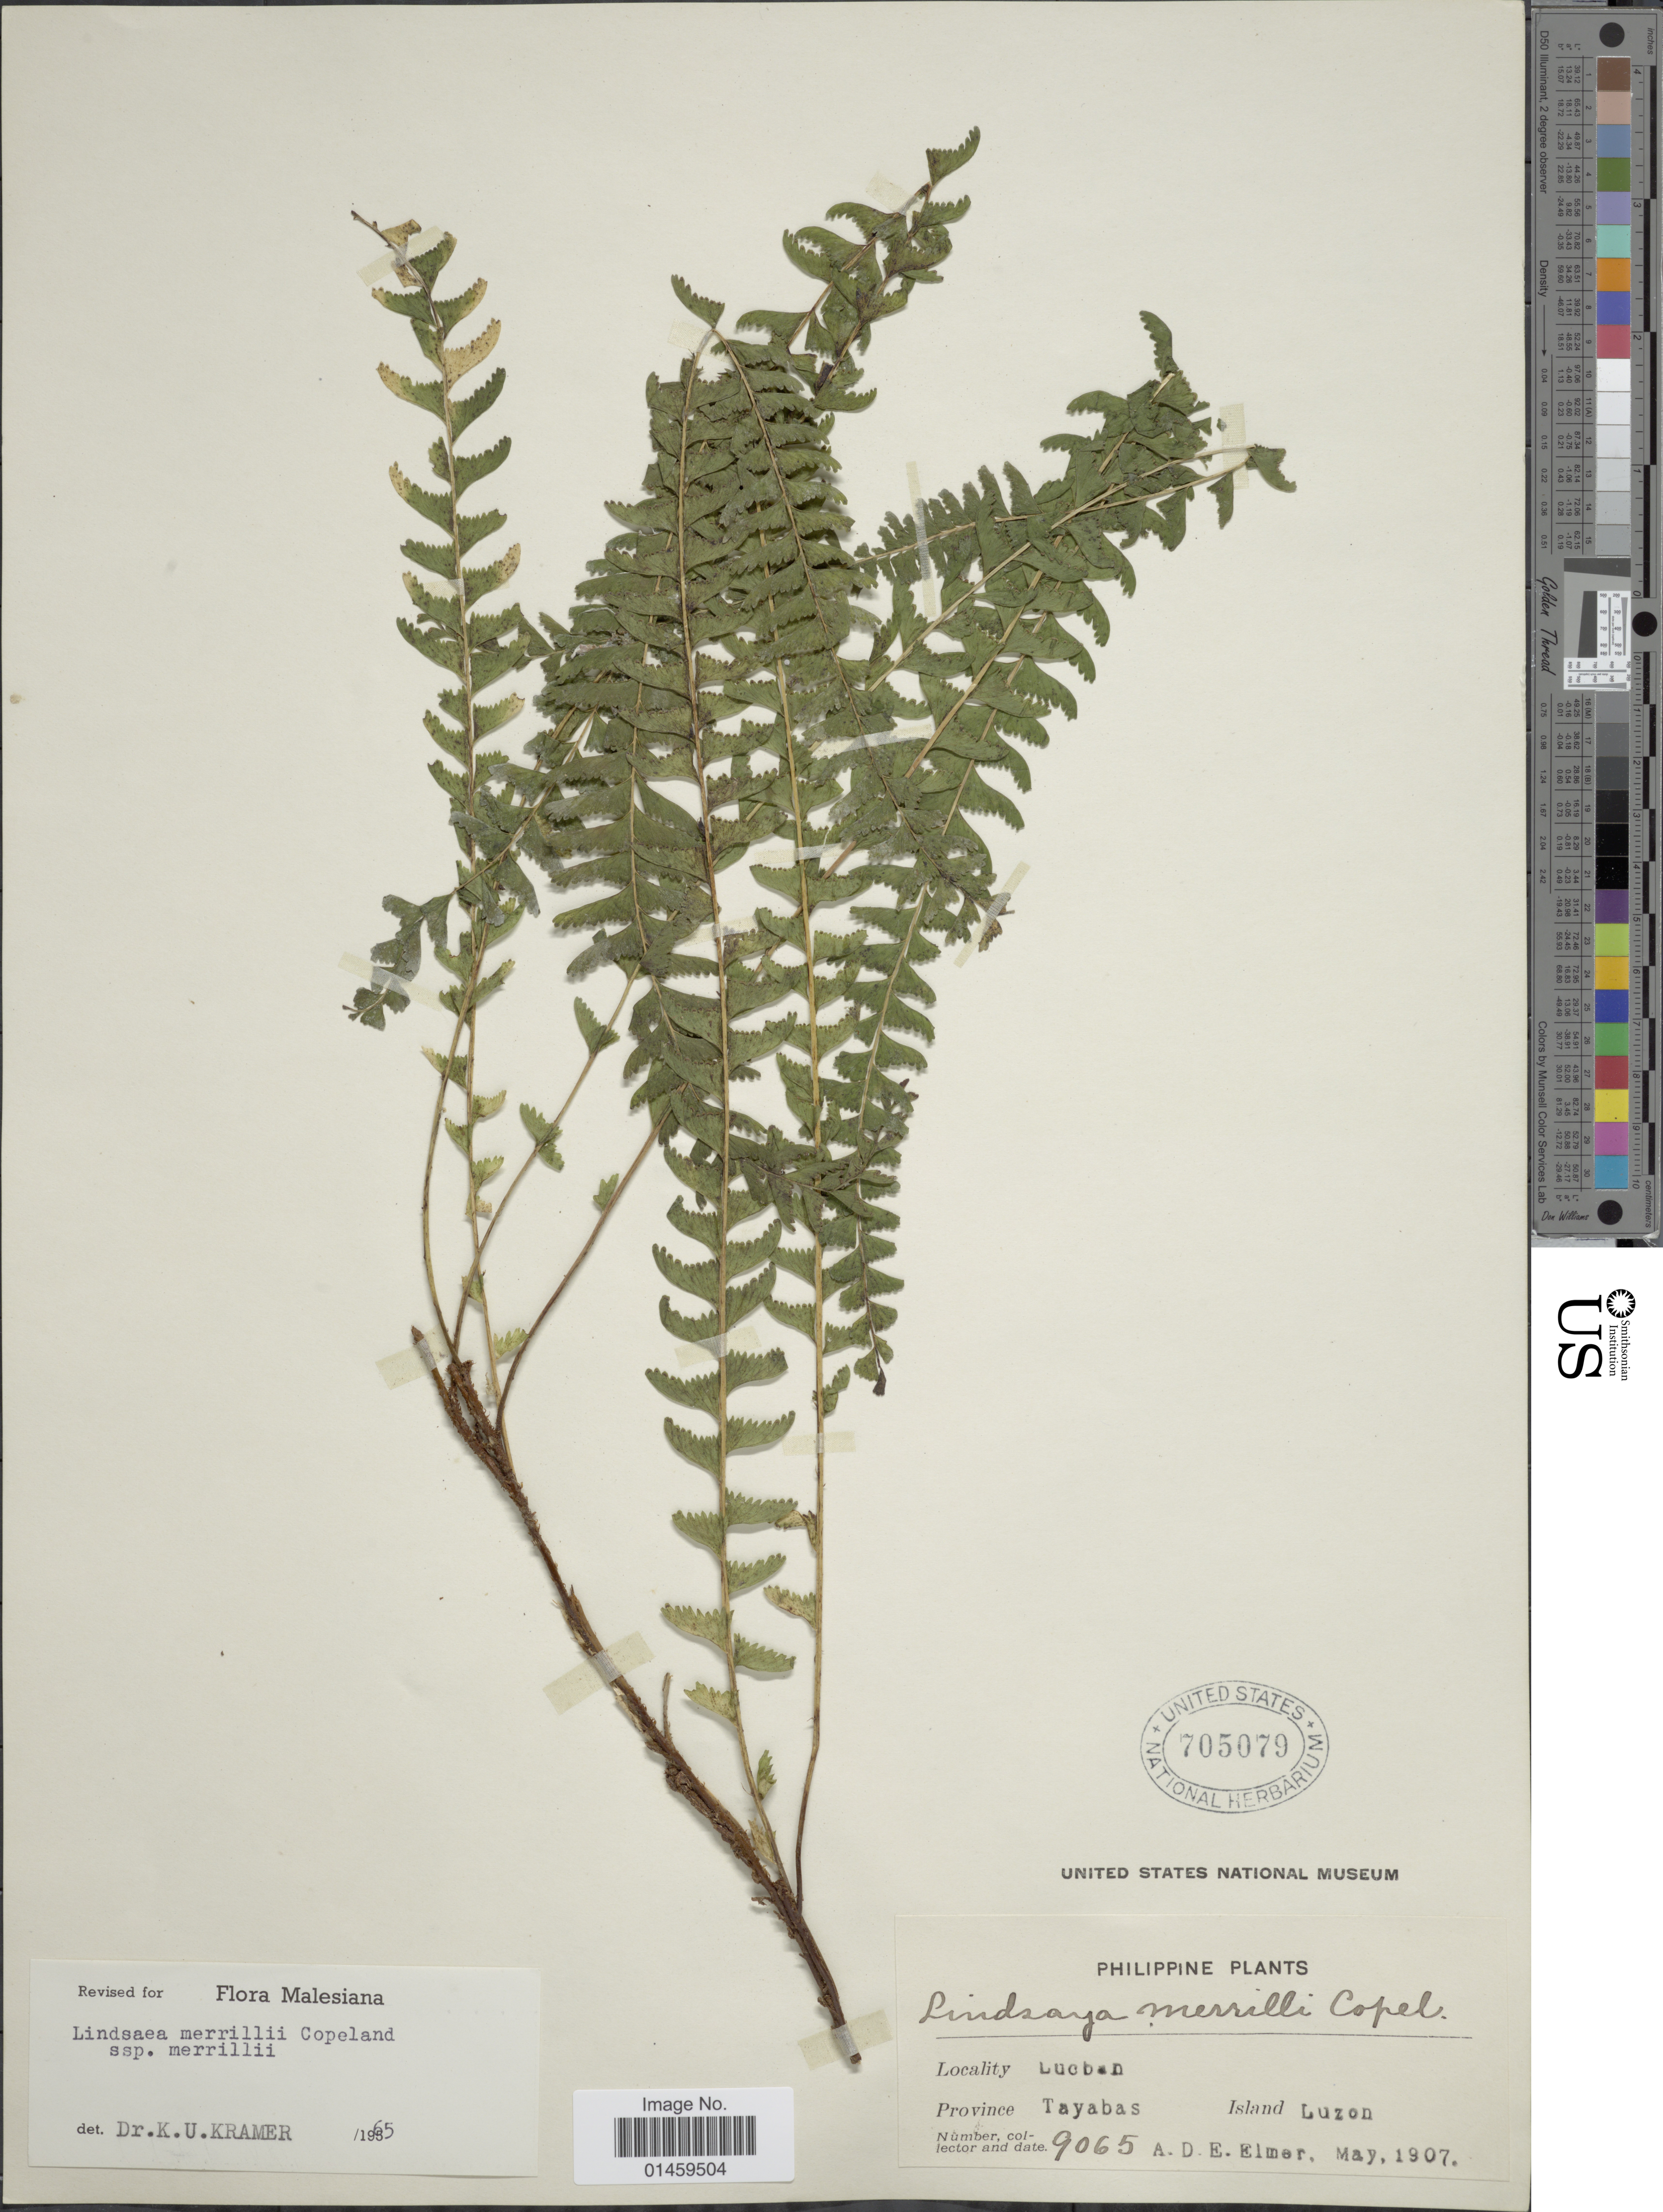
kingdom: Plantae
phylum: Tracheophyta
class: Polypodiopsida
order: Polypodiales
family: Lindsaeaceae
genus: Lindsaea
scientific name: Lindsaea merrillii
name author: Copel. in Perkins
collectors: A. D. E. Elmer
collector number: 9065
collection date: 1907-05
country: Philippines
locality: Lucban. Province Tayabas. Island Luzon.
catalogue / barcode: US 705079